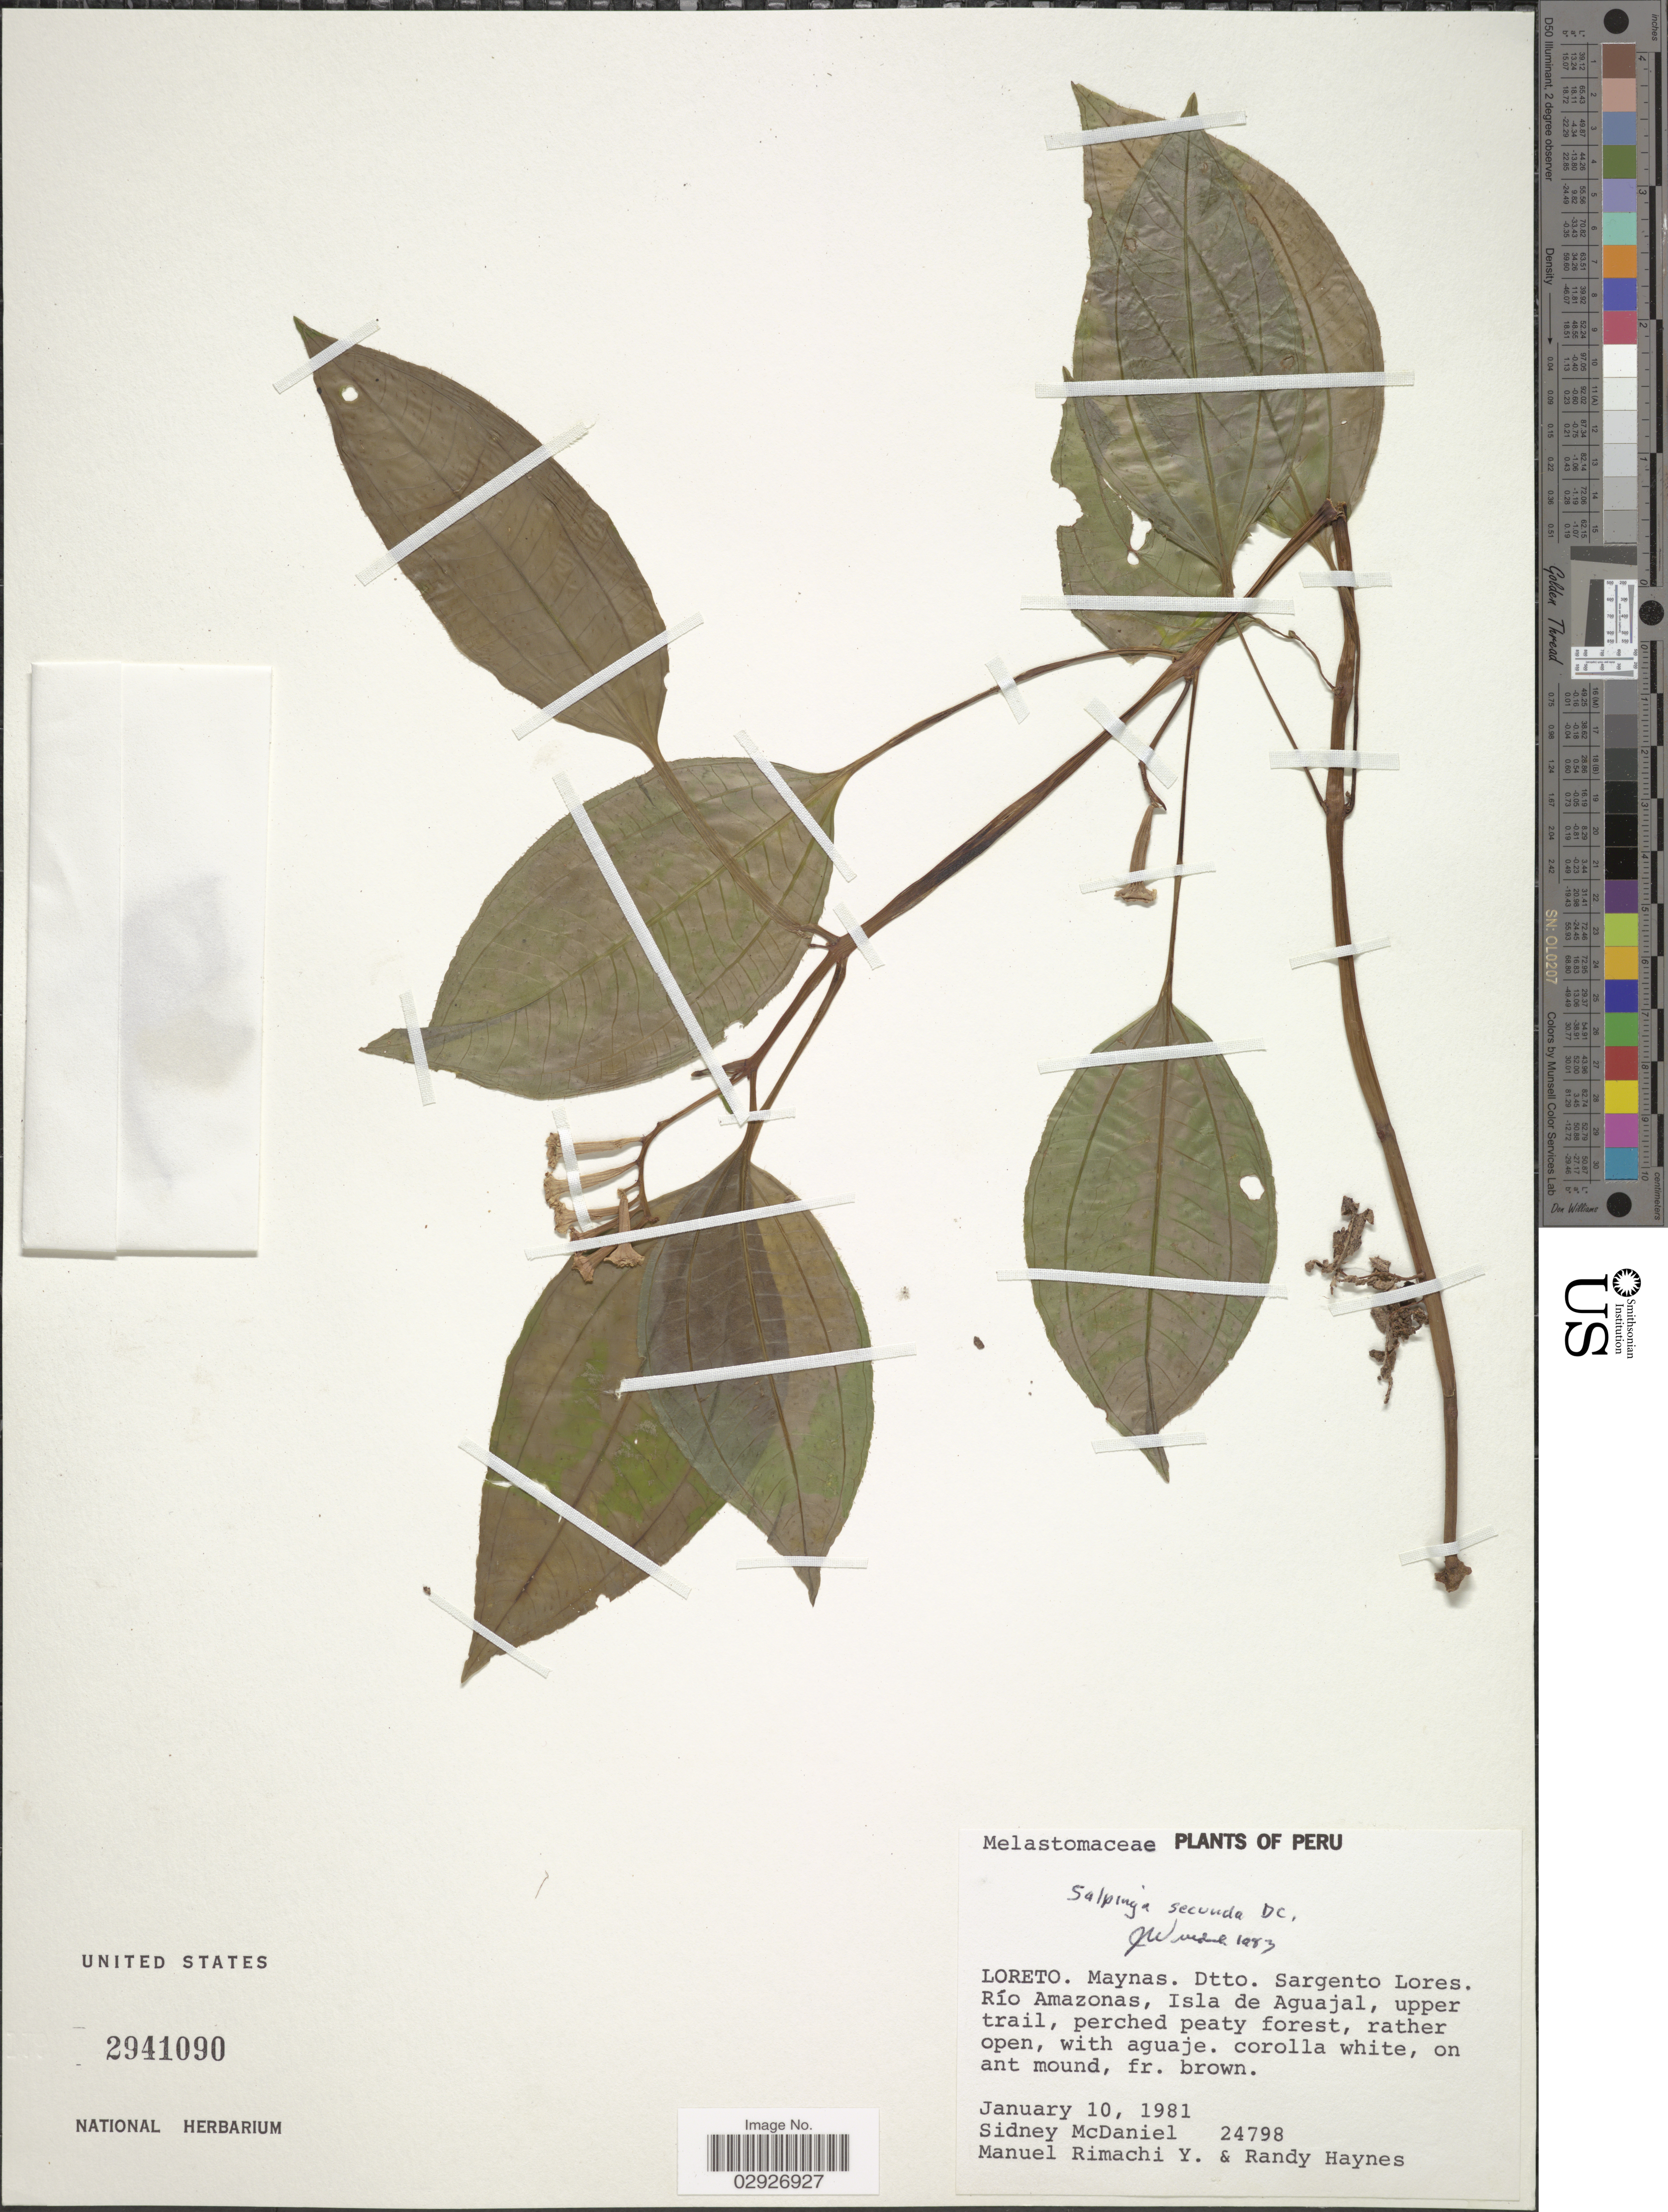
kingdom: Plantae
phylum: Tracheophyta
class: Magnoliopsida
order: Myrtales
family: Melastomataceae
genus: Salpinga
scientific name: Salpinga secunda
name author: Schrank & Mart. ex DC.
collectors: S. McDaniel, M. Rimachi Y. & R. Haynes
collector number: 24798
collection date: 1981-01-10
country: Peru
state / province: Loreto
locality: Maynas. Dtto. Sargento Lores. Río Amazonas, Isla de Aguajal, upper trail.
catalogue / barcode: US 2941090